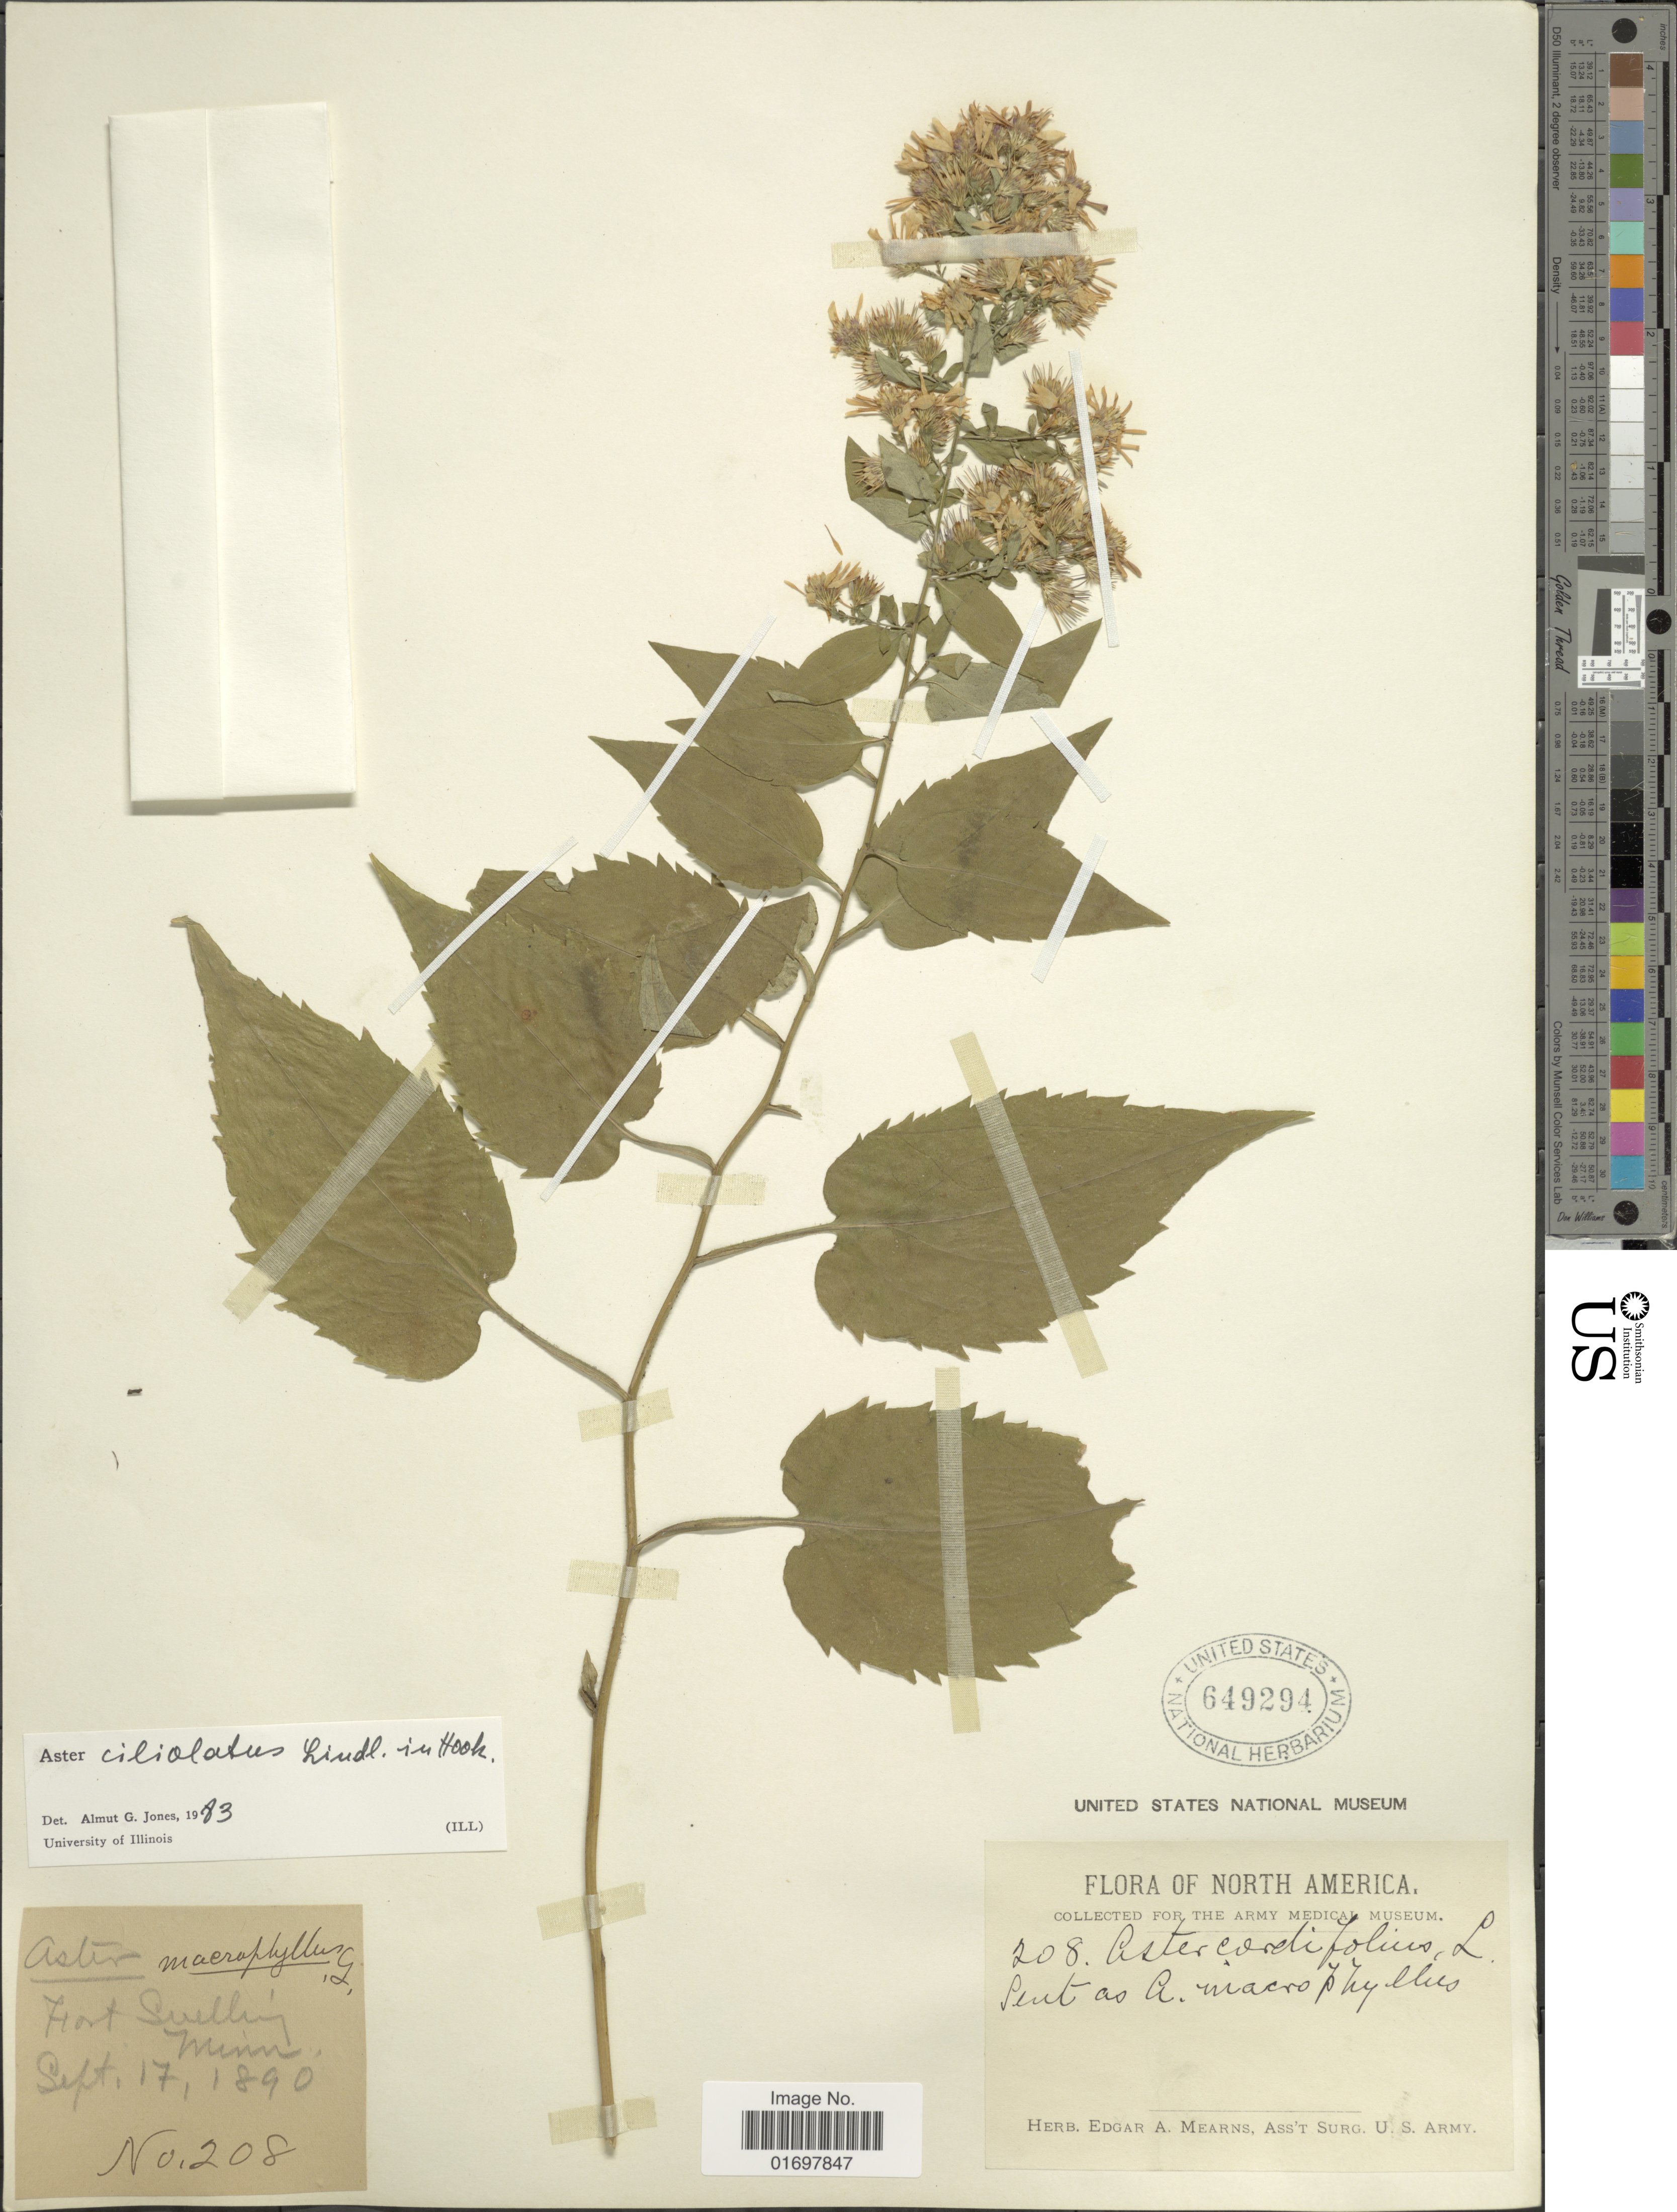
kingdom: Plantae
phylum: Tracheophyta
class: Magnoliopsida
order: Asterales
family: Asteraceae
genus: Symphyotrichum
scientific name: Symphyotrichum ciliolatum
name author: (Lindl.) Á. Löve & D. Löve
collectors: ex herb. Edgar A. Mearns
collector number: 208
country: United States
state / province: Minnesota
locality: North America.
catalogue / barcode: US 649294